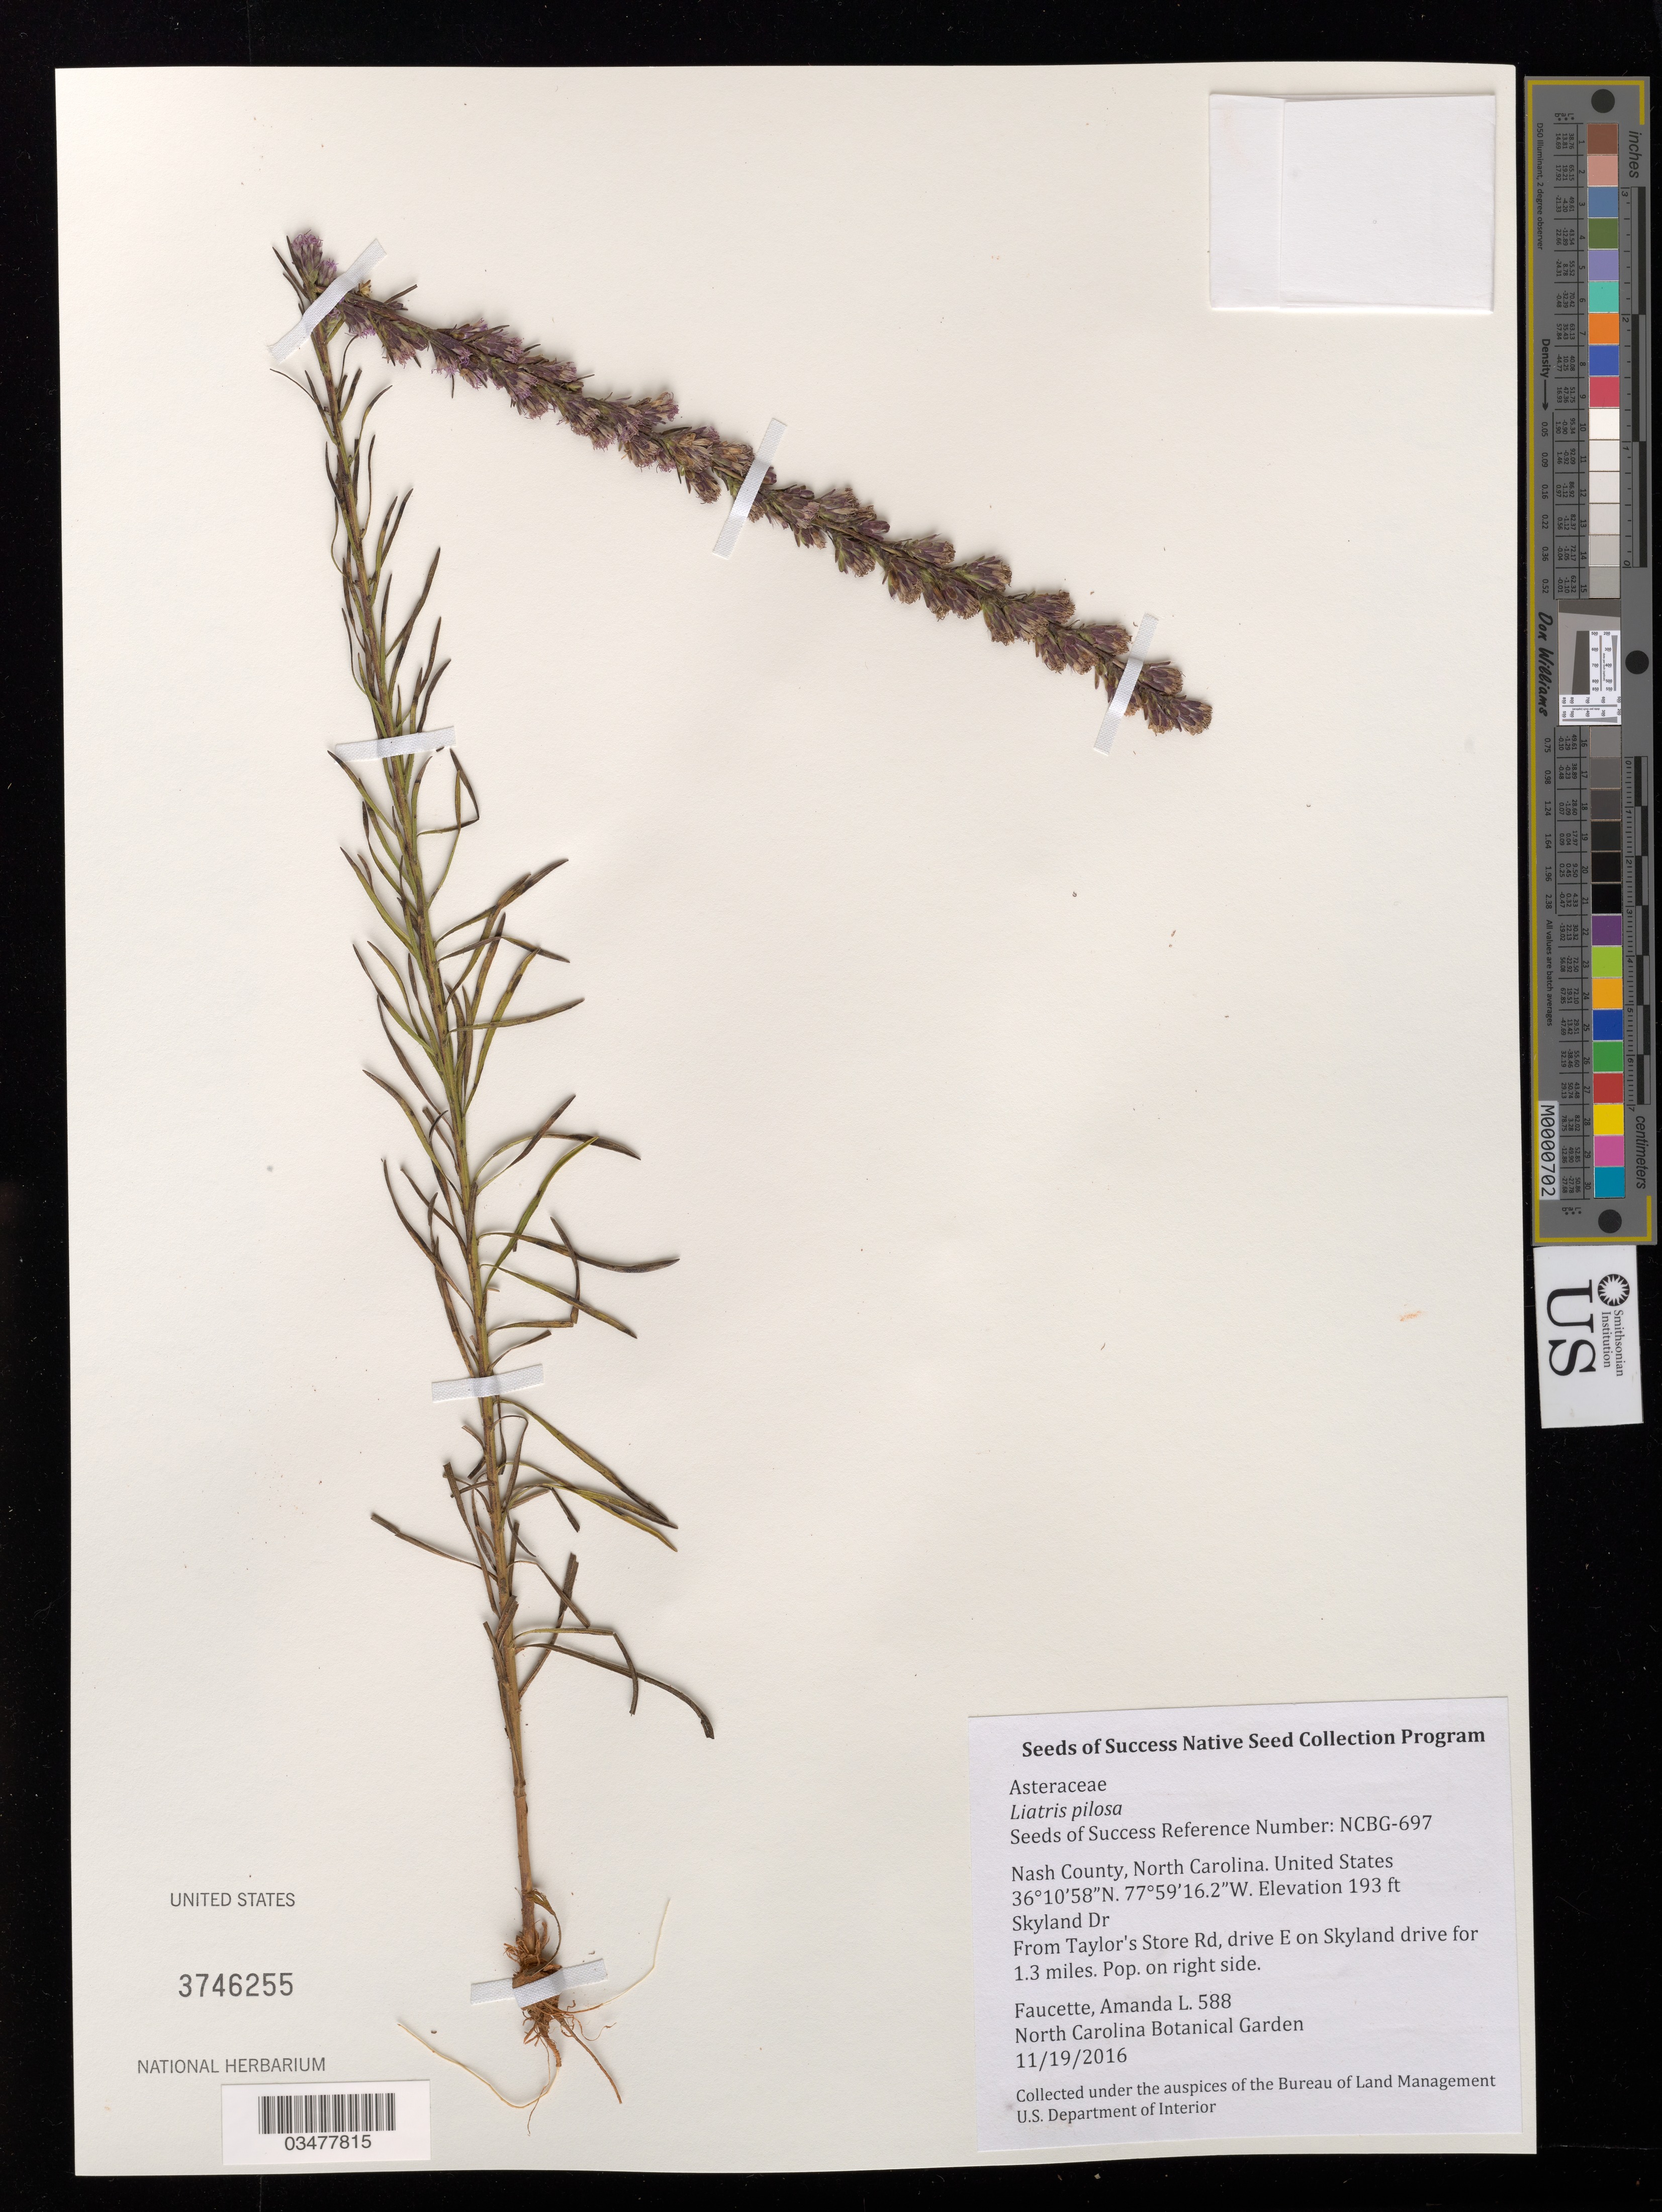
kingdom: Plantae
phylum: Tracheophyta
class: Magnoliopsida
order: Asterales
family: Asteraceae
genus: Liatris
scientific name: Liatris pilosa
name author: (Aiton) Willd.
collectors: A. Faucette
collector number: NCBG-697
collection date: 2016-11-11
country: United States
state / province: North Carolina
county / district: Nash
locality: Skyland Dr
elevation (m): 59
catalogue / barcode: US 3746255